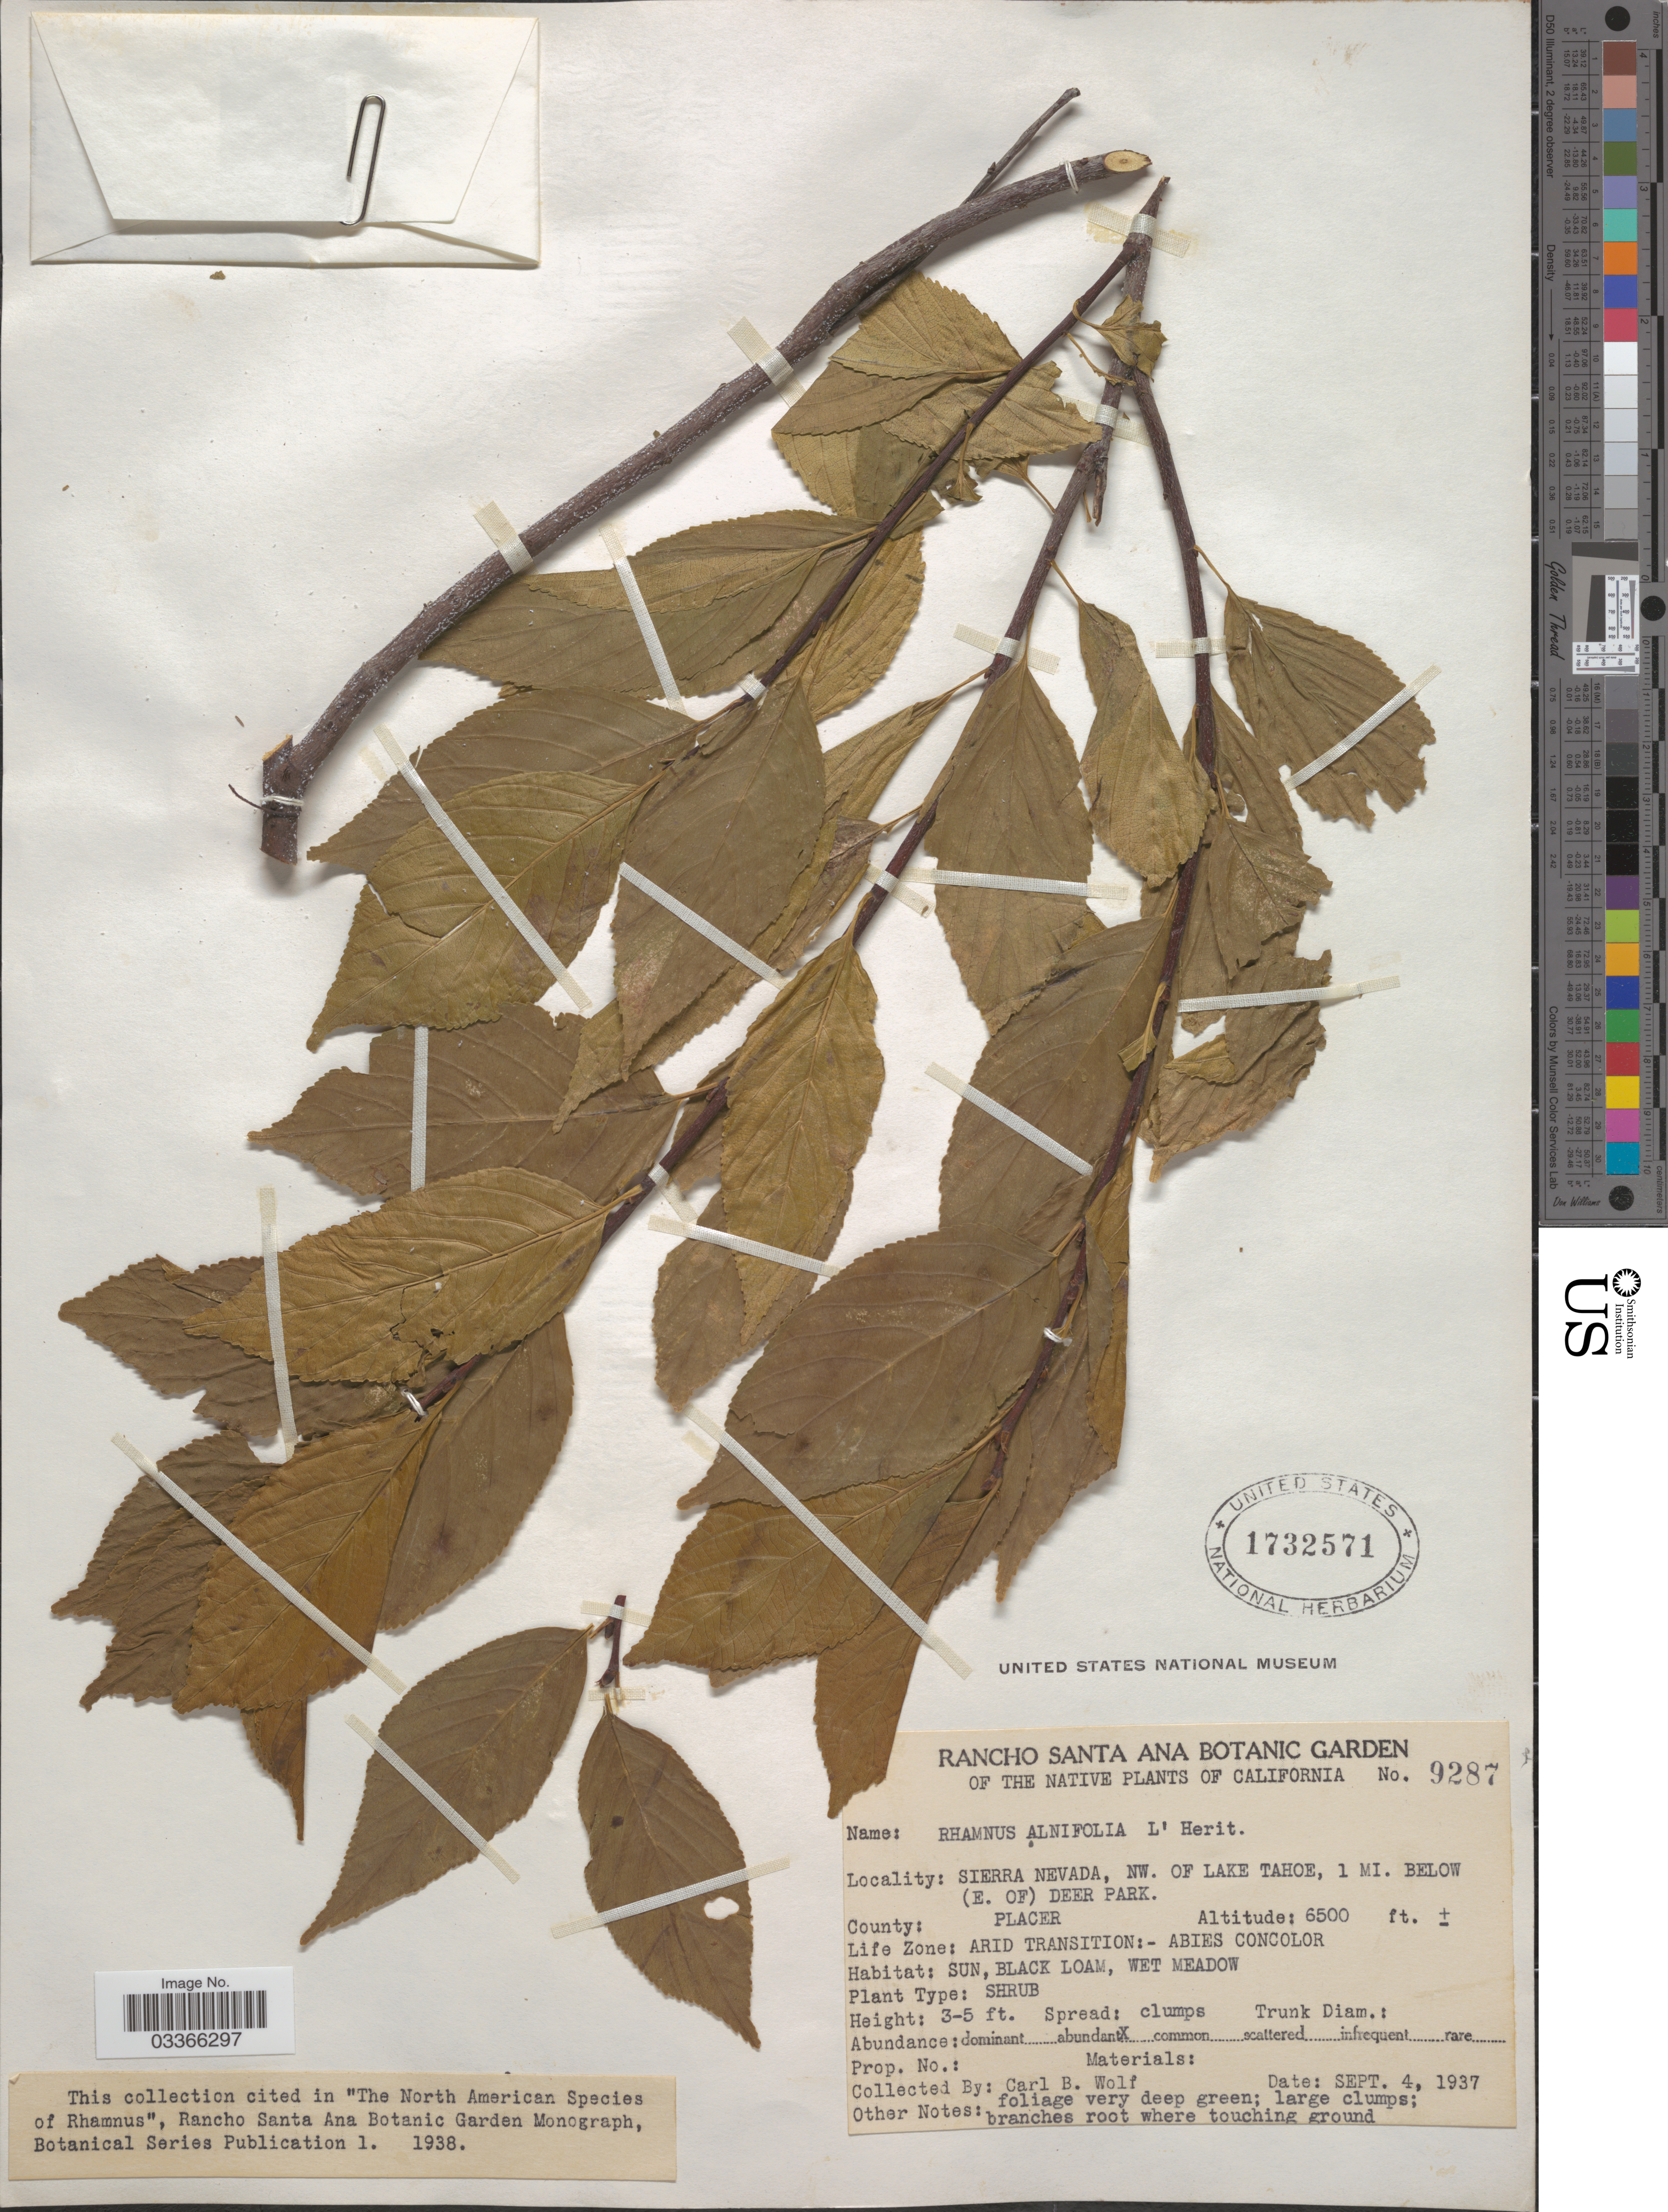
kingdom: Plantae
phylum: Tracheophyta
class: Magnoliopsida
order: Rosales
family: Rhamnaceae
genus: Rhamnus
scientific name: Rhamnus alnifolia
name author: L'Hér.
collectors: C. B. Wolf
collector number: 9287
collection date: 1937-09-04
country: United States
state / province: California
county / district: Placer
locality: Sierra Nevada, Nw. of Lake Tahoe, 1 mi. below (E. of) Deer Park, County: Placer.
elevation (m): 1981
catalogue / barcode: US 1732571